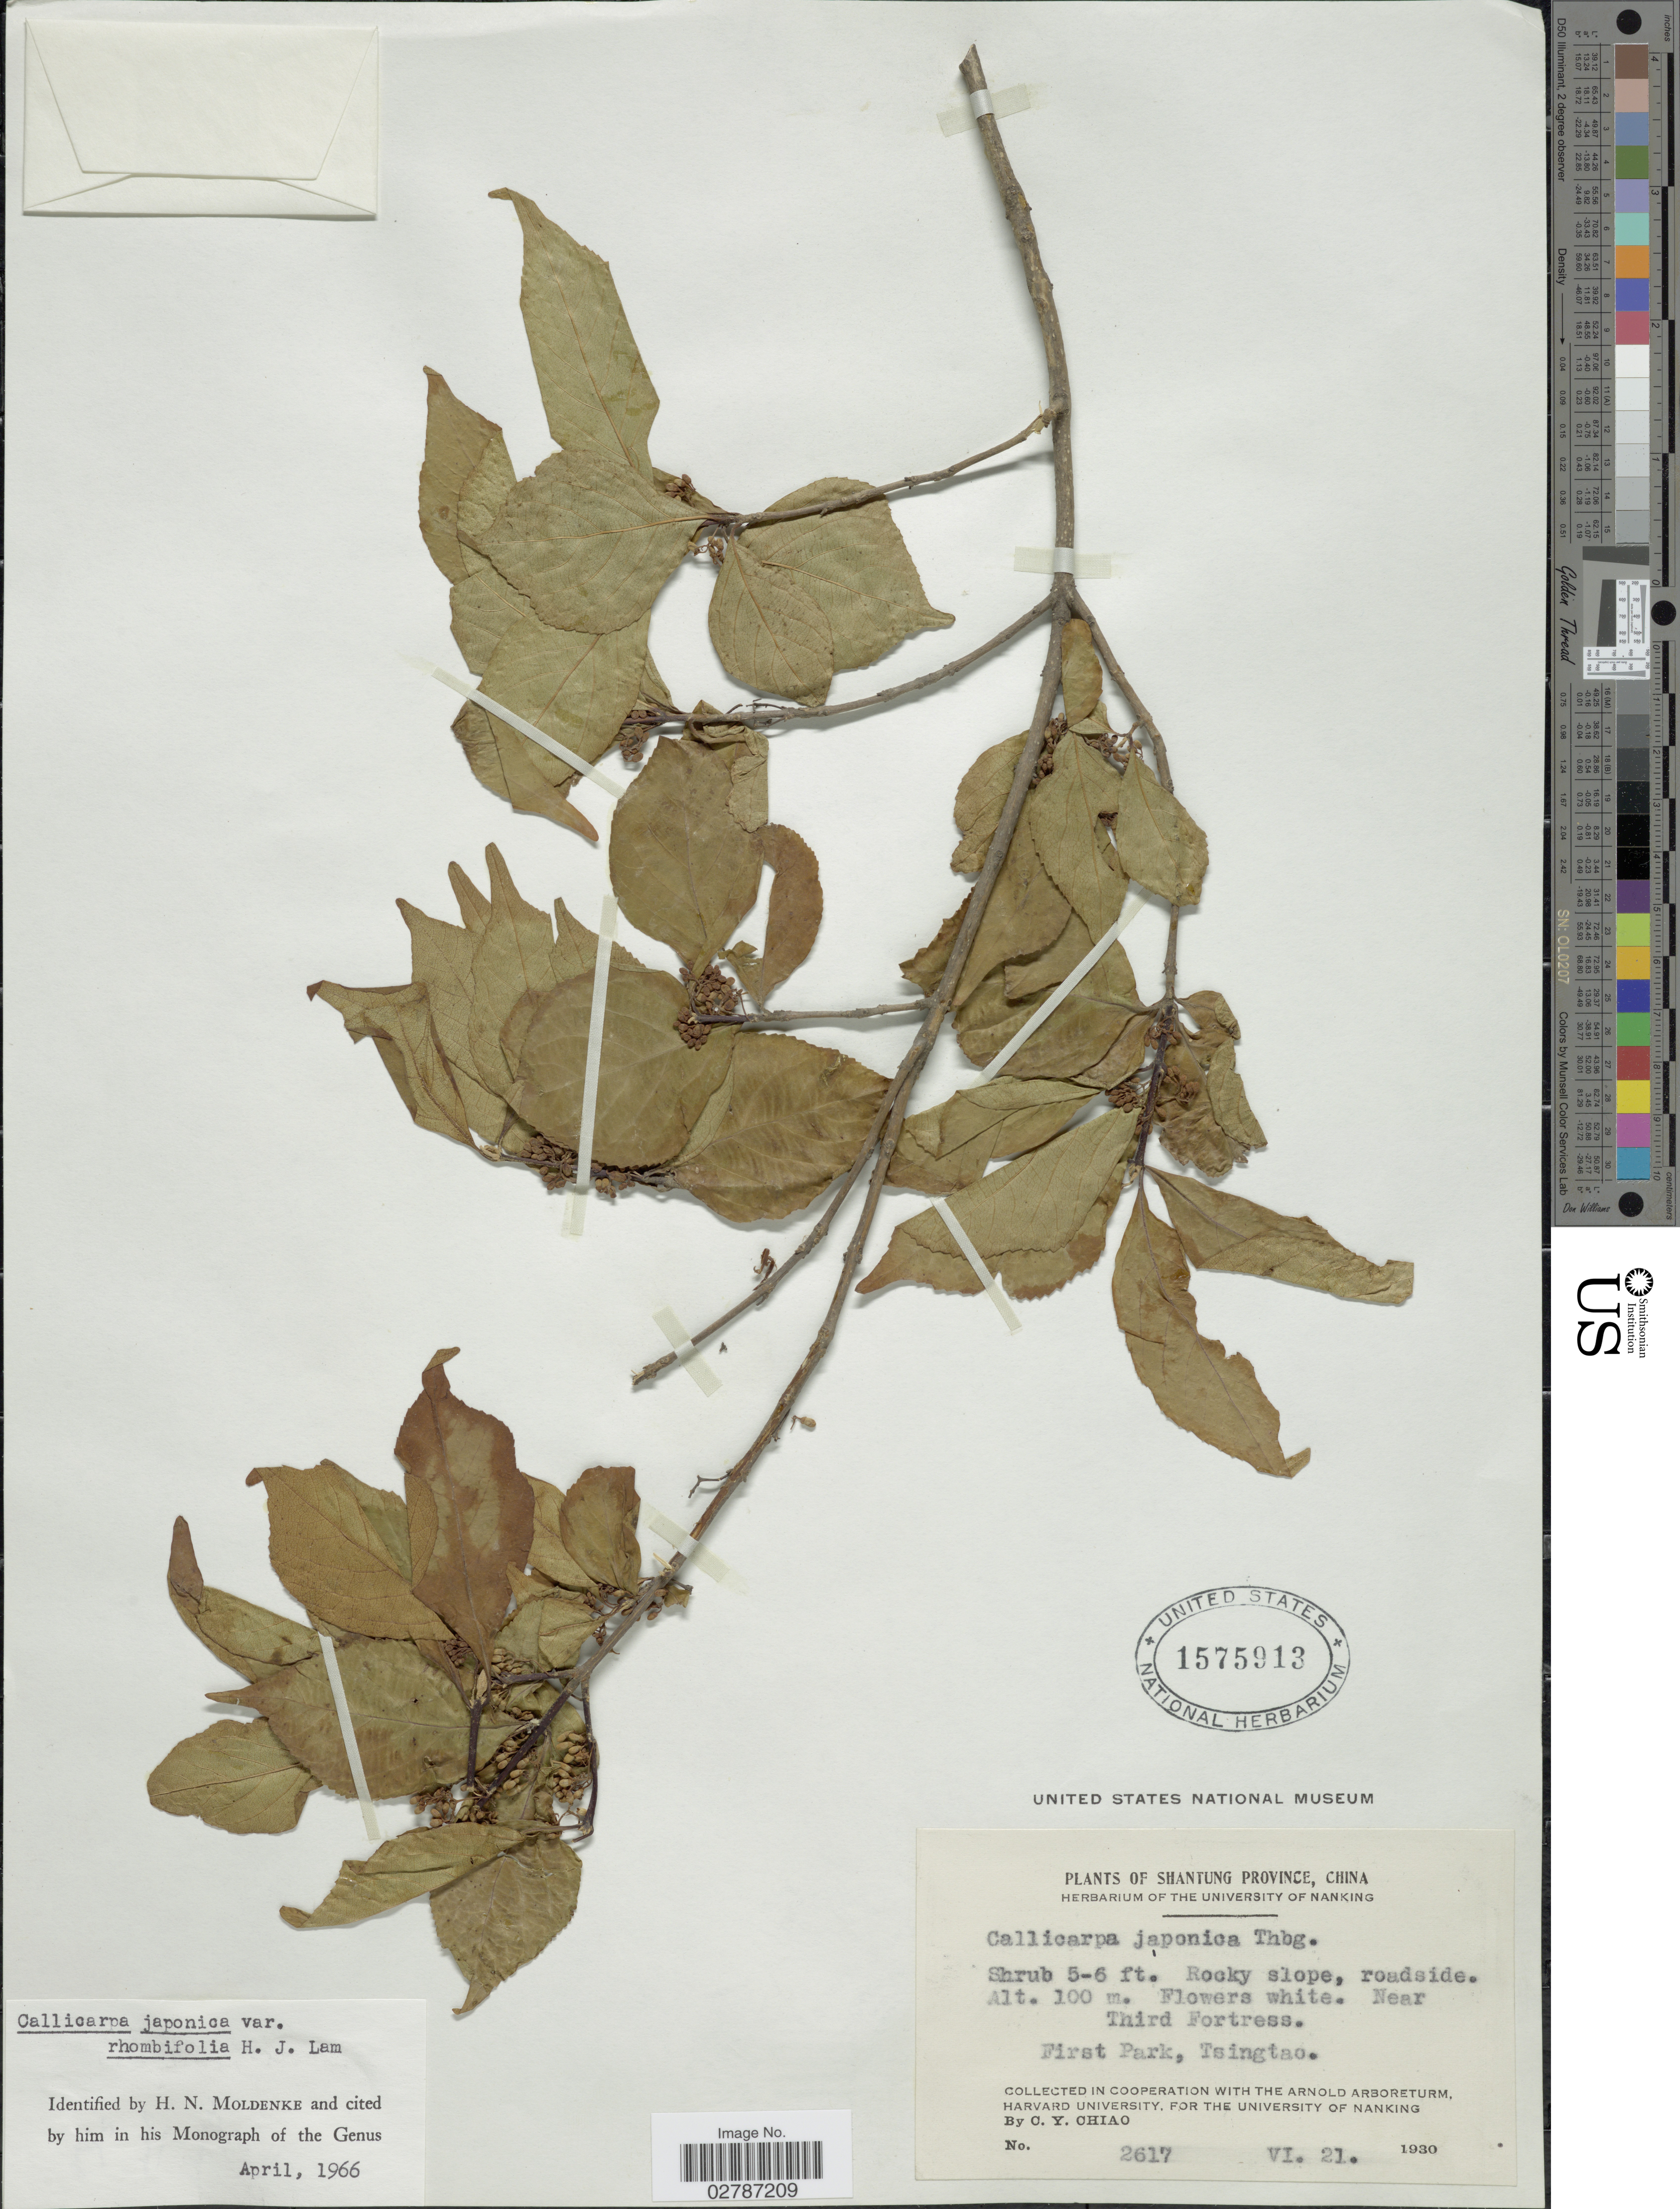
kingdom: Plantae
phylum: Tracheophyta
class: Magnoliopsida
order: Lamiales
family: Lamiaceae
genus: Callicarpa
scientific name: Callicarpa japonica var. rhombifolia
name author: H.J. Lam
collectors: C. Y. Chiao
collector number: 2617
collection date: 1930-06-21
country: China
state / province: Shandong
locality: Shantung Province. Near Third Fortress. First Park, Tsingtao.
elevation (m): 100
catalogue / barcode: US 1575913